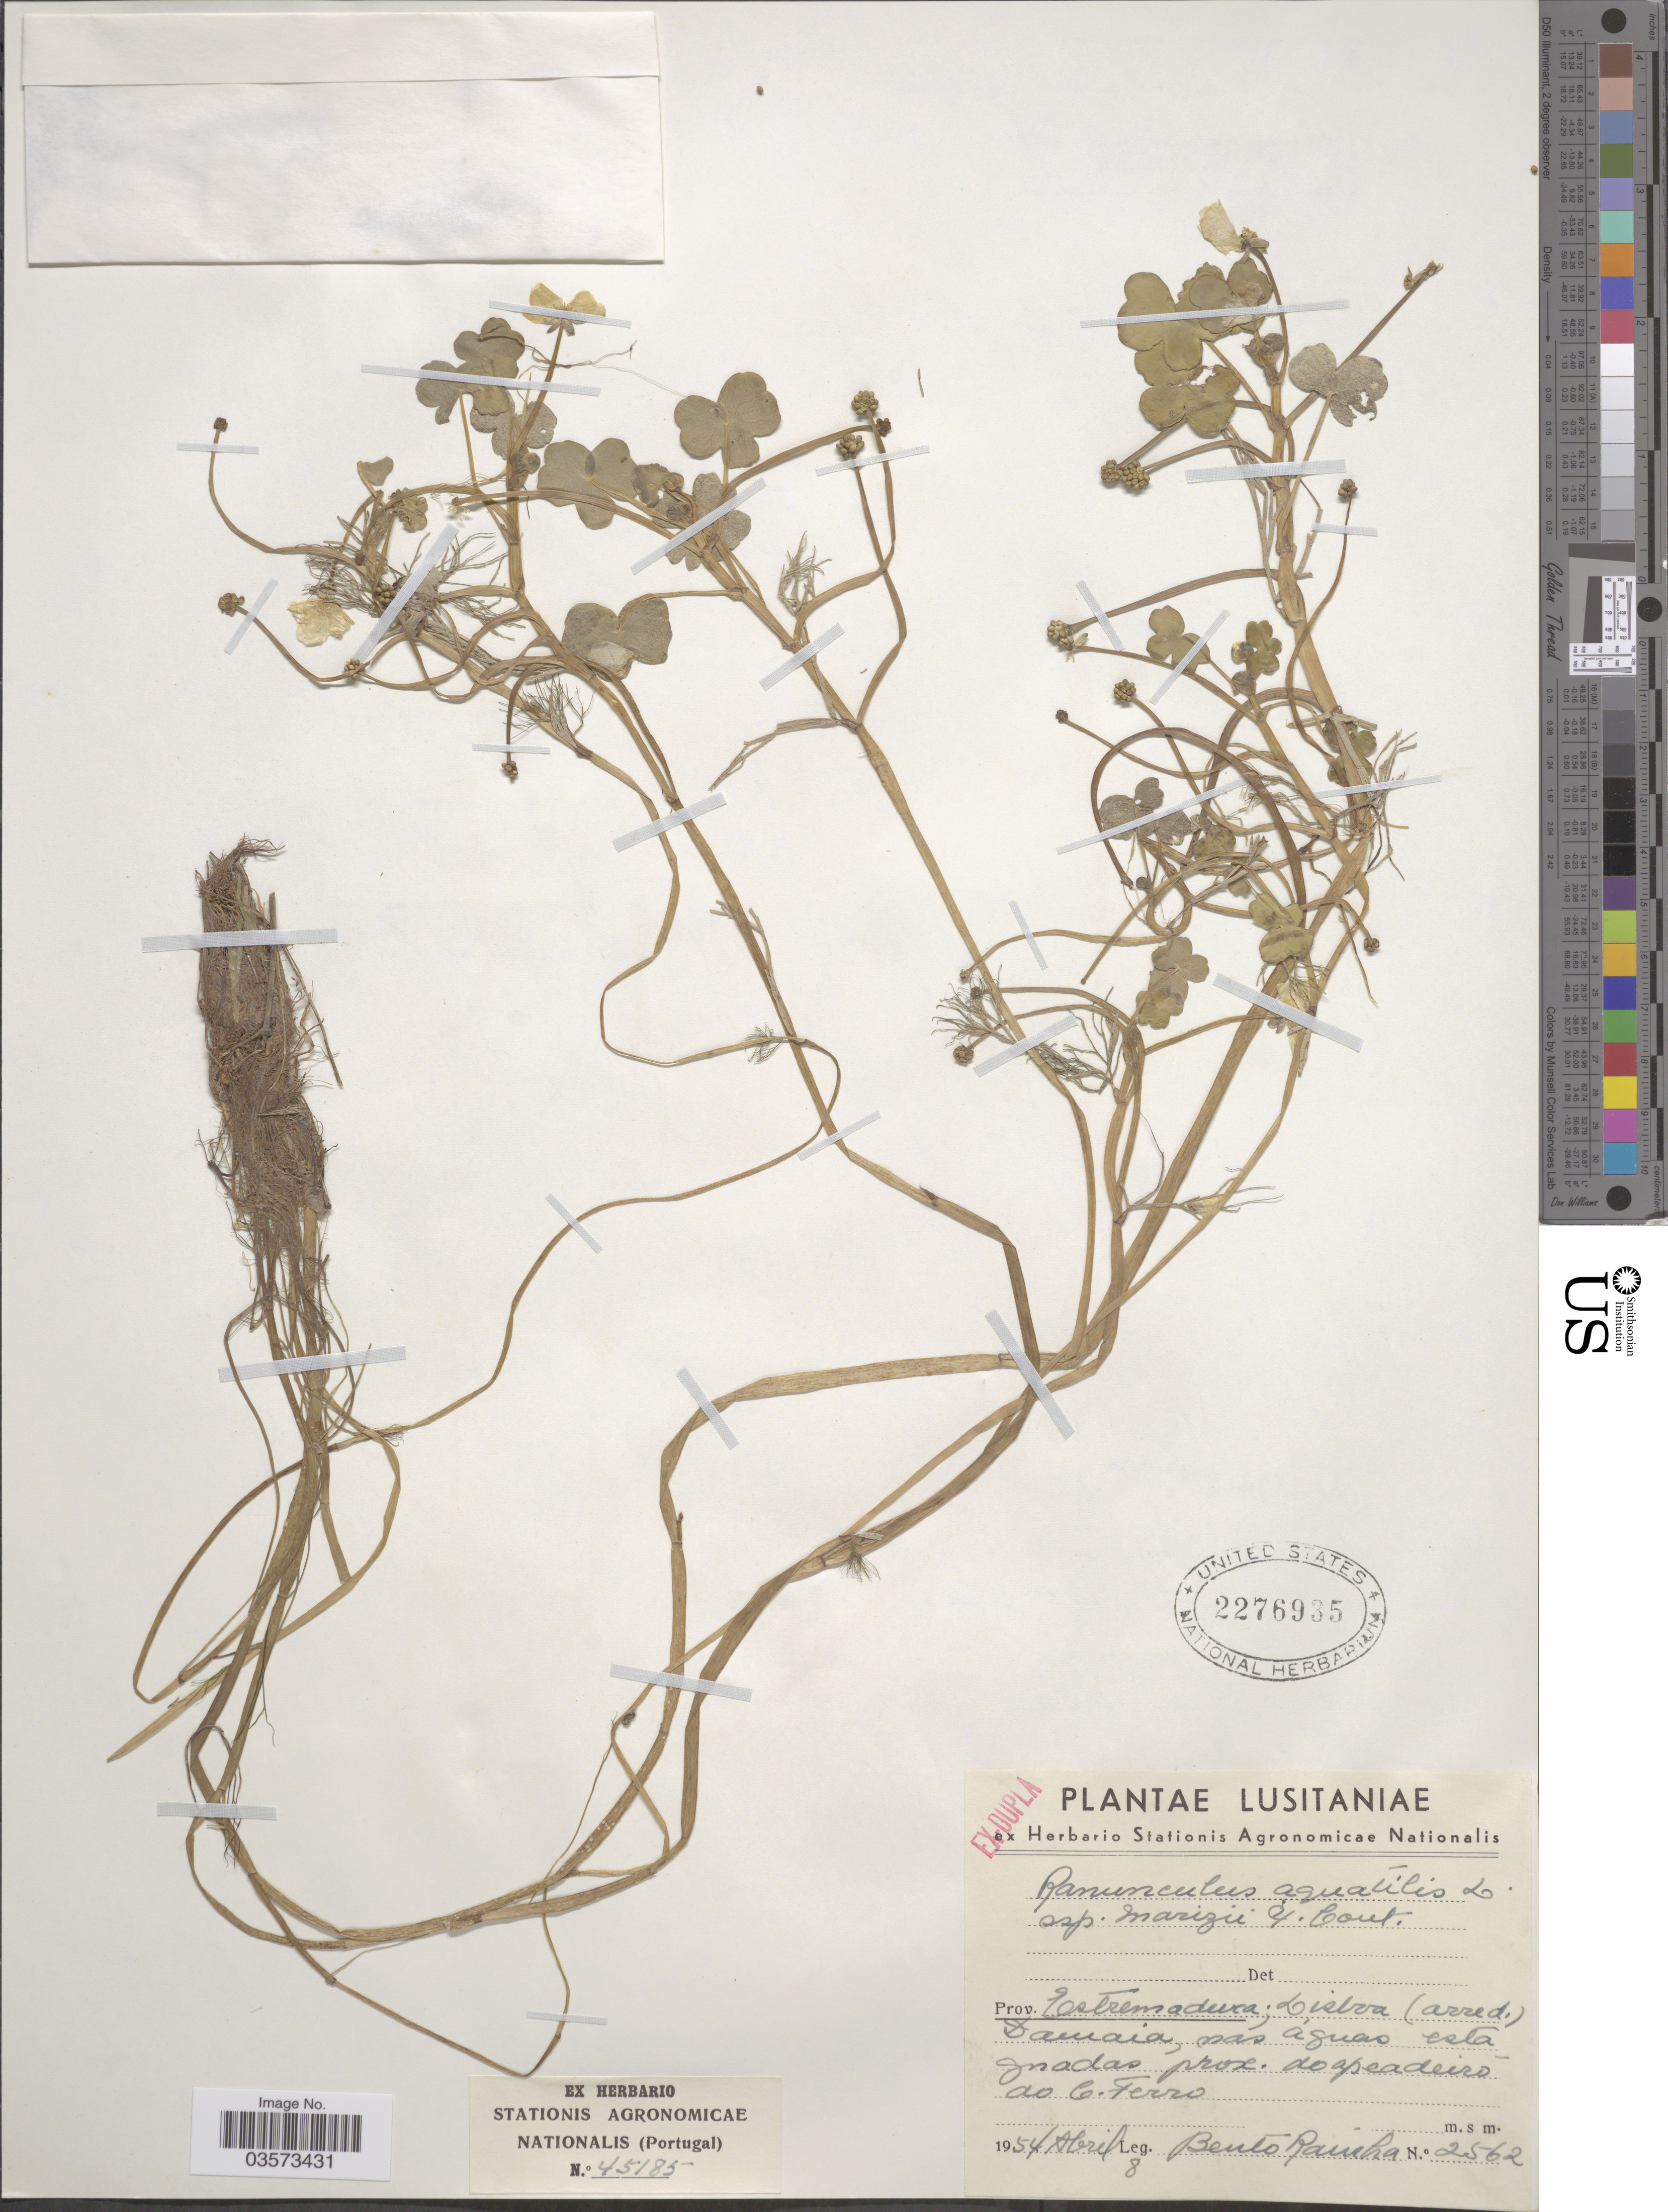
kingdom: Plantae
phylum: Tracheophyta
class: Magnoliopsida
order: Ranunculales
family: Ranunculaceae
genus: Ranunculus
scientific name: Ranunculus aquatilis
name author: L.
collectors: B. Rainha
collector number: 2562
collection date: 1954-04-08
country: Portugal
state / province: Lisboa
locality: Lusitaniae. Prov. Estremadura; Lisboa (arred.) Damaia, mas aguao esta snadas prox. do apeadeiro do C. Ferro. [interpreted]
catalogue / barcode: US 2276935